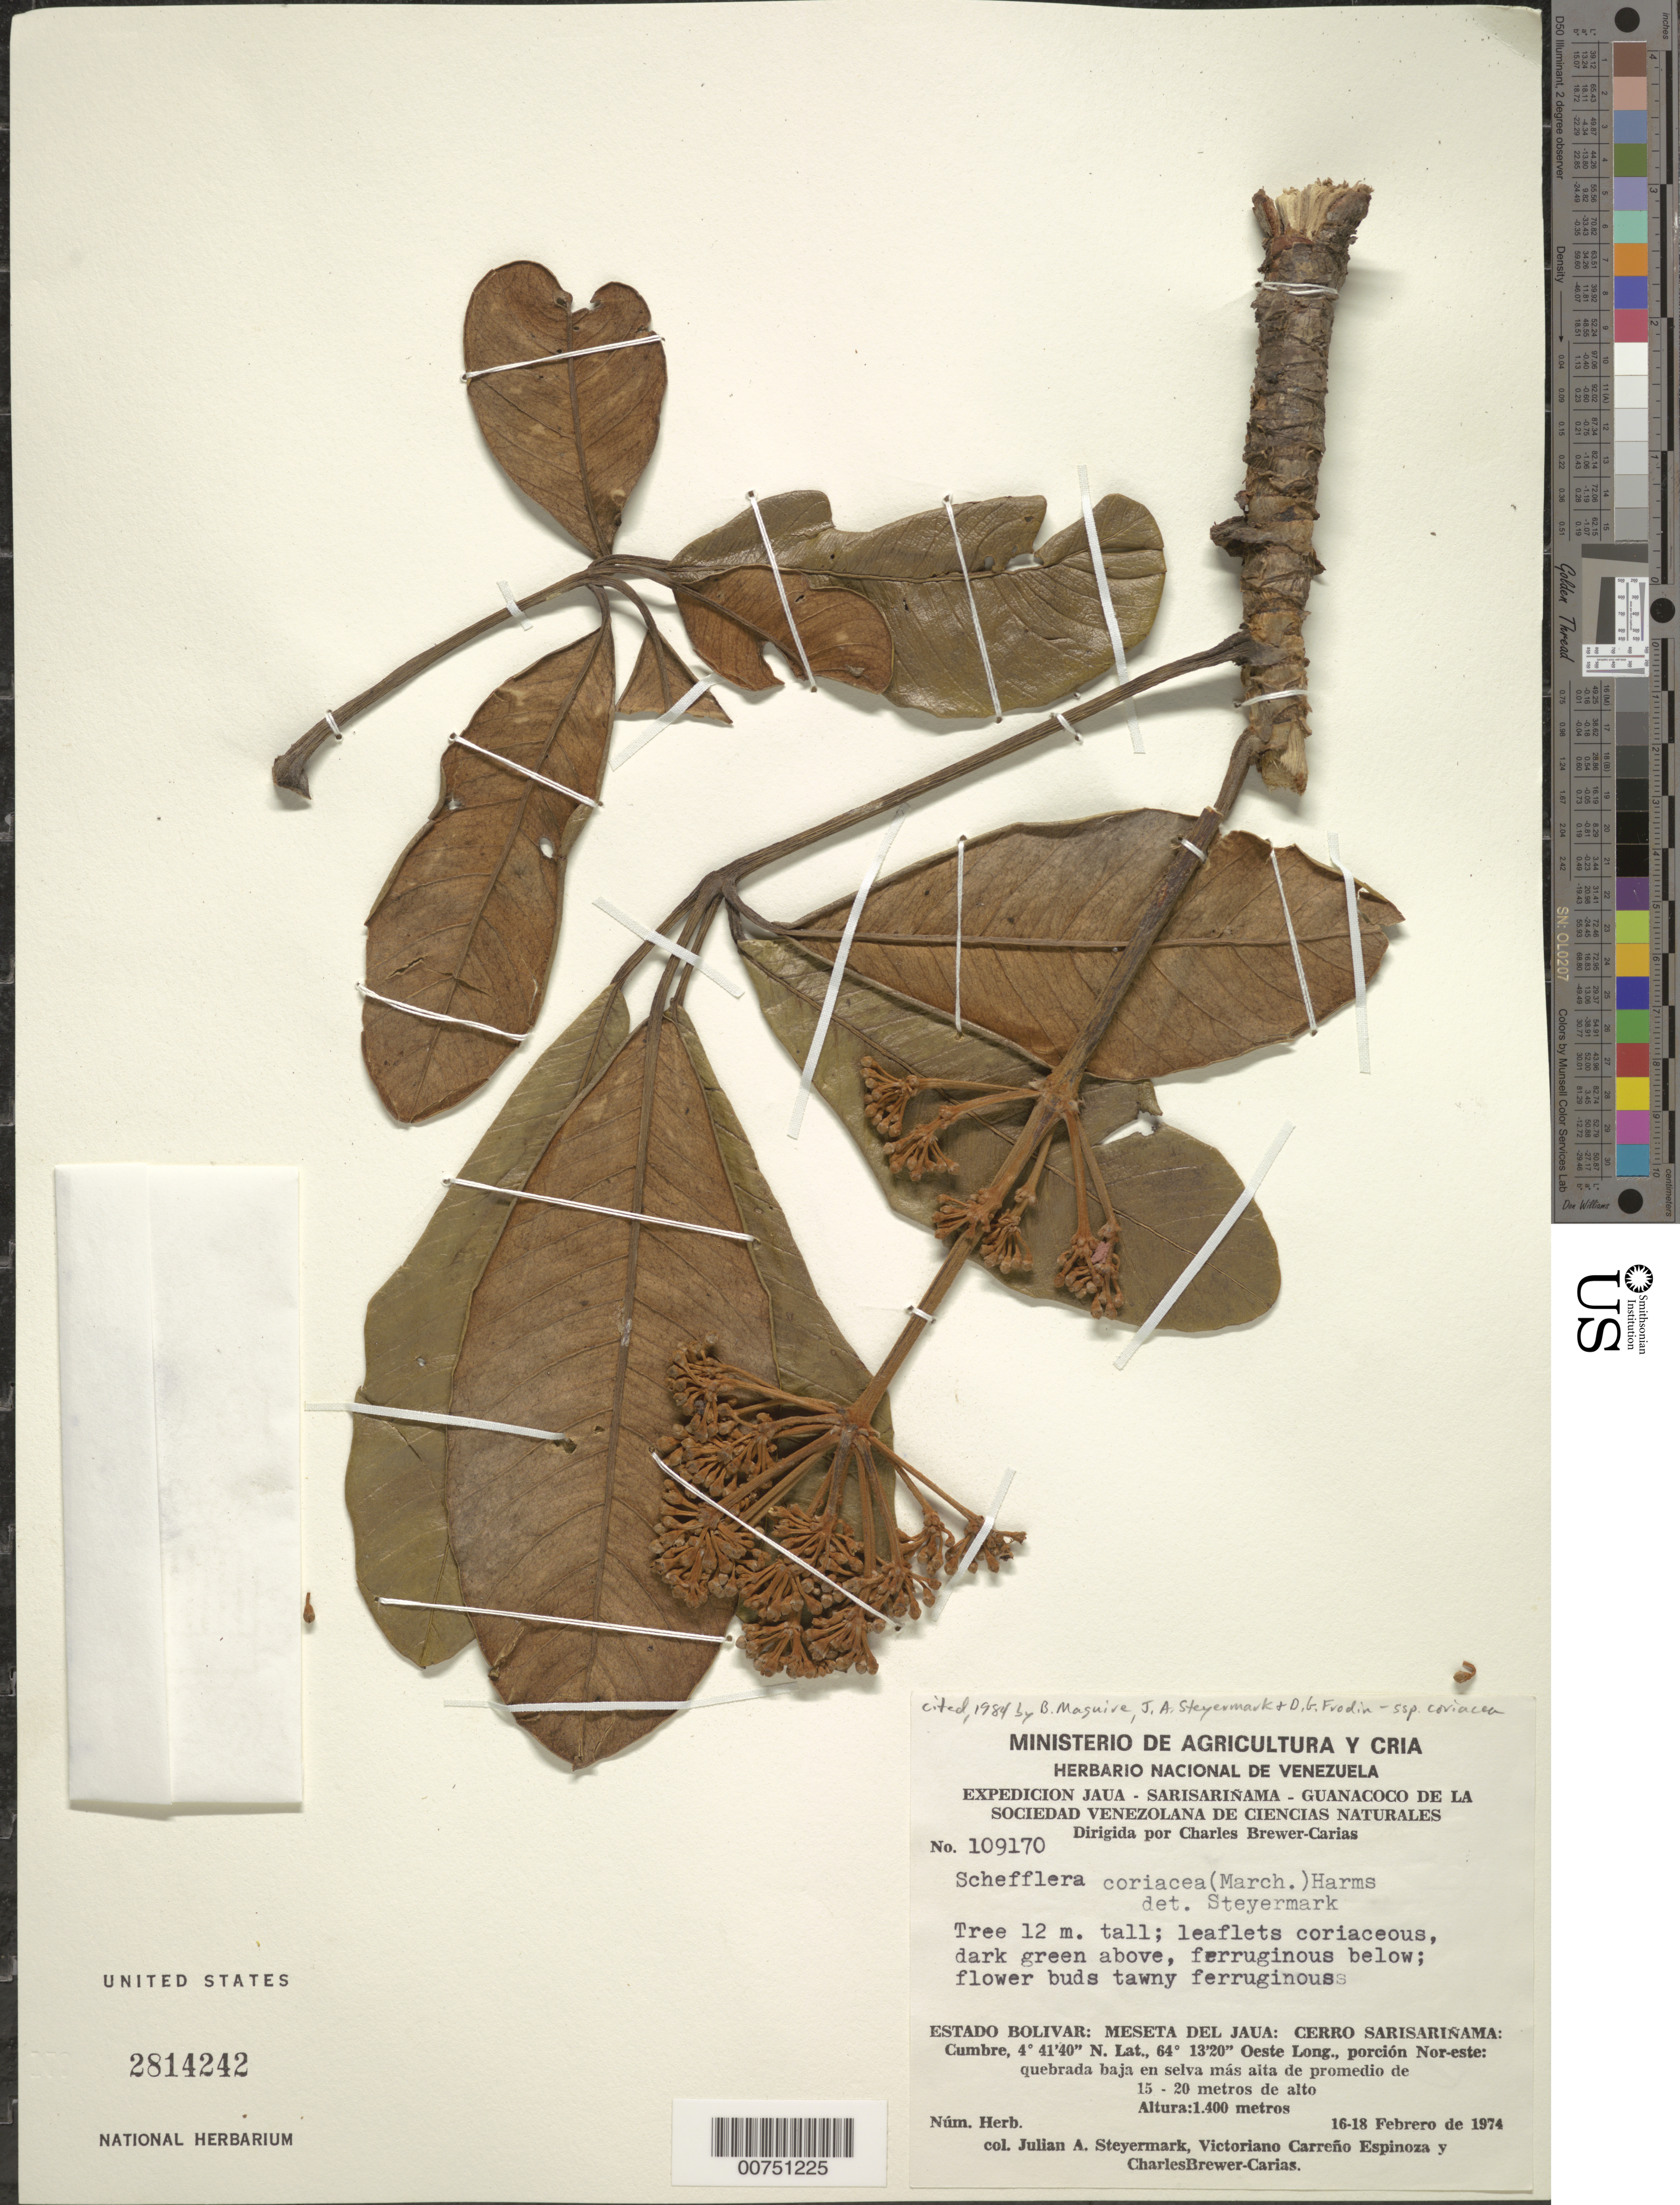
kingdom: Plantae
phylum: Tracheophyta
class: Magnoliopsida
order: Apiales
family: Araliaceae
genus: Schefflera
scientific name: Schefflera coriacea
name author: (Marchal) Harms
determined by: Steyermark, Julian A., (VEN)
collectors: J. Steyermark, V. Carreño E. & C. Brewer-Carias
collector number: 109170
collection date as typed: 16-Feb-74 to 18-Feb-74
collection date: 1974-02-16/1974-02-18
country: Venezuela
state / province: Bolívar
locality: Meseta del Jaua: Cerro Sarisariñama, summit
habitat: Quebrada baja en selva mas alta de promedio de 15-20 m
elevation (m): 1400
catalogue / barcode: US 2814242